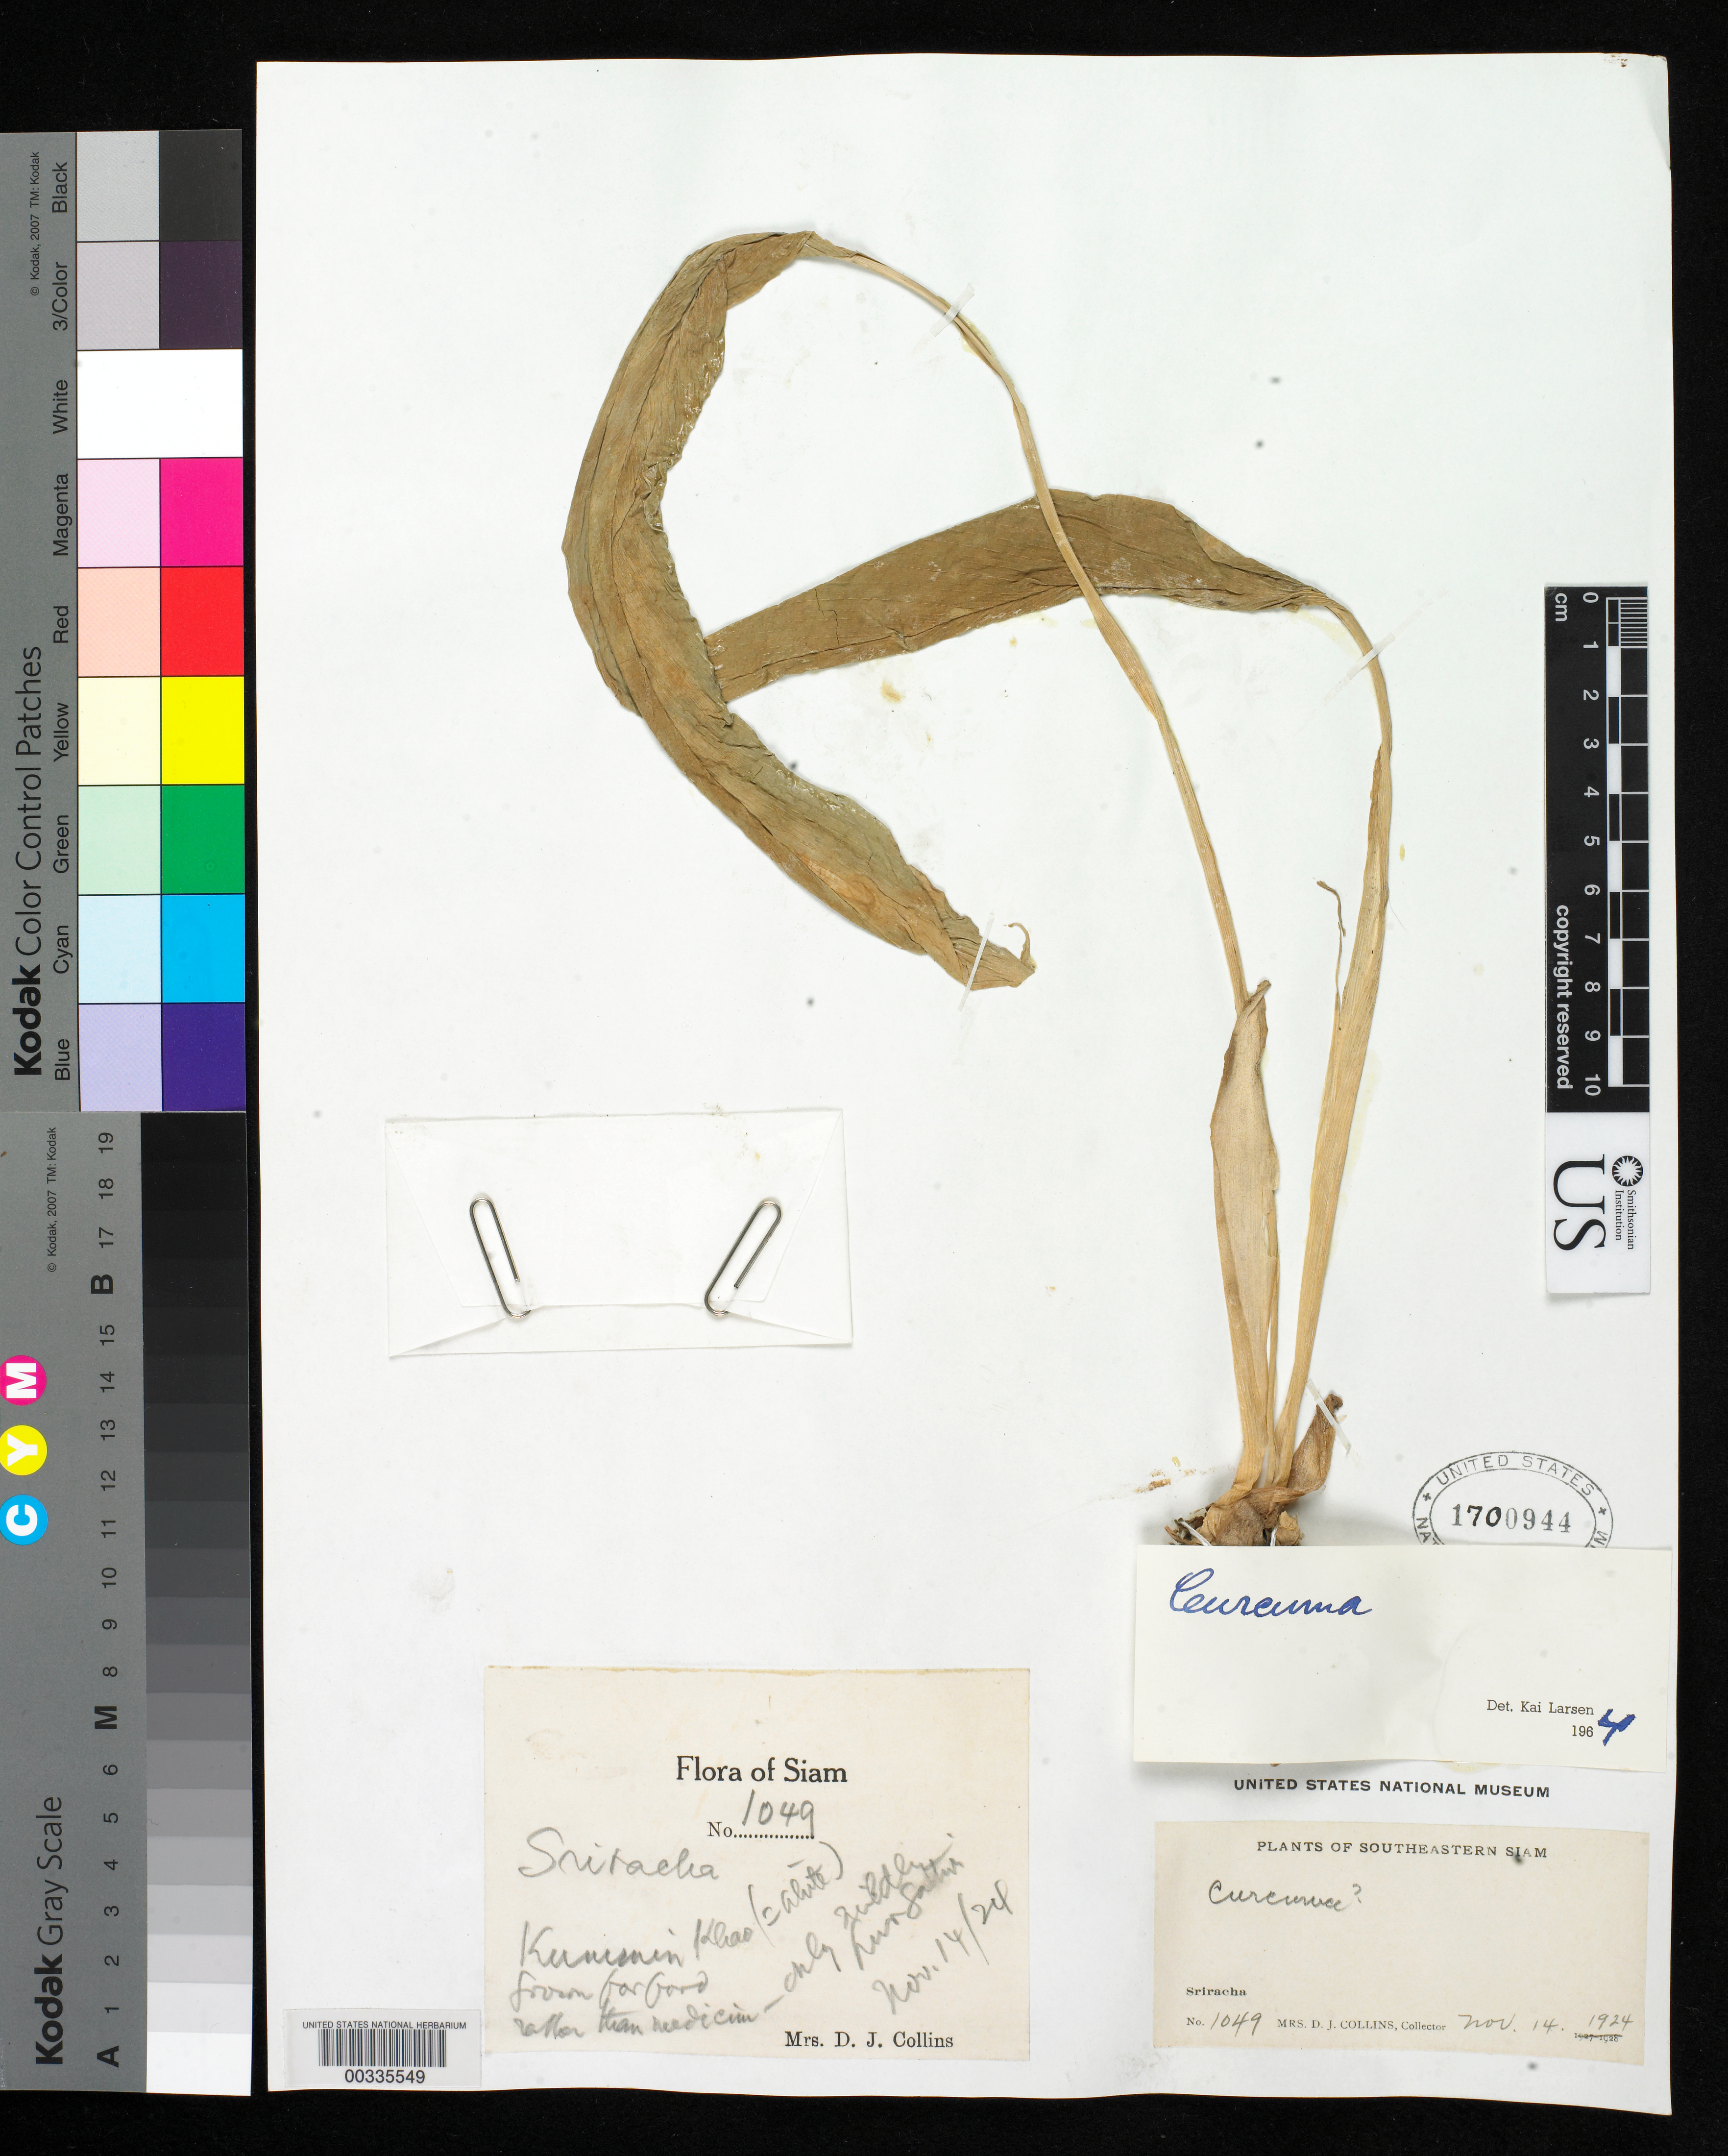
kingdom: Plantae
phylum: Tracheophyta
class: Liliopsida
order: Zingiberales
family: Zingiberaceae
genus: Curcuma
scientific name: Curcuma sp.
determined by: Larsen, K.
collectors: Mrs. D. J. Collins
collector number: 1049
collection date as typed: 14 Nov 1924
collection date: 1924-11-14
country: Thailand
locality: Plants of southeastern siam, sriracha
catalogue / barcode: US 1700944